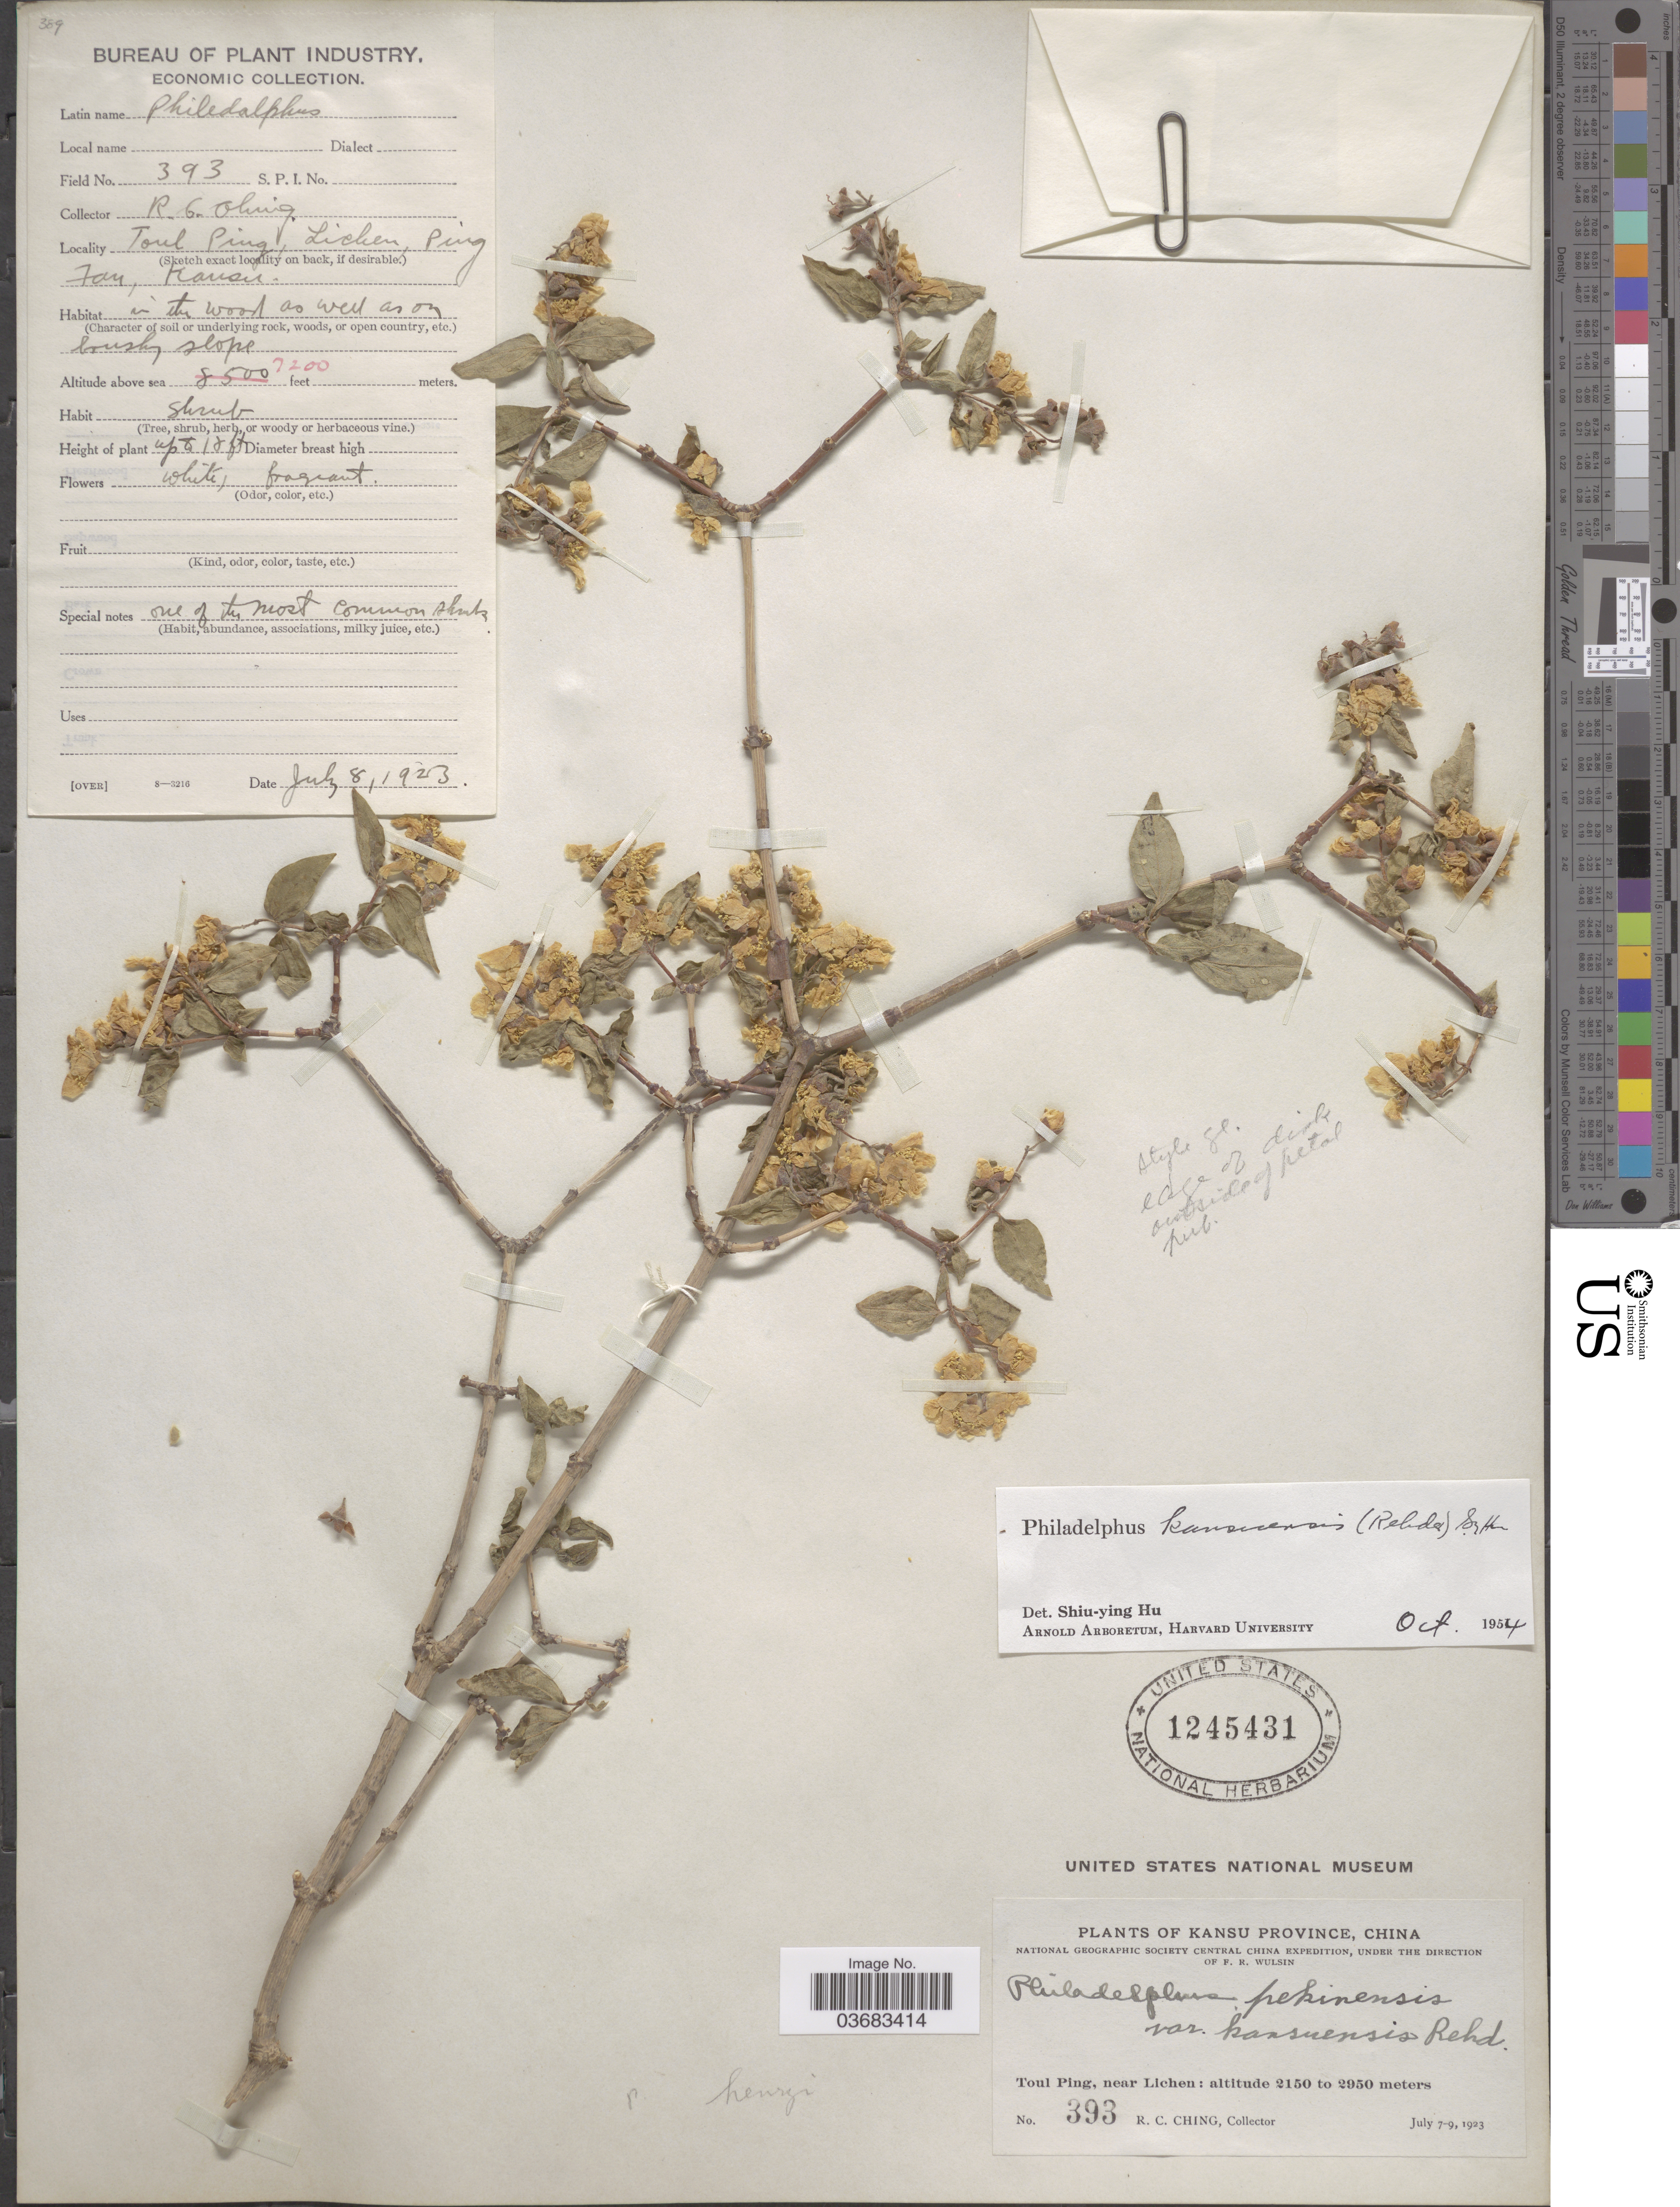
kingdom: Plantae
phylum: Tracheophyta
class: Magnoliopsida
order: Cornales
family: Hydrangeaceae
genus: Philadelphus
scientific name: Philadelphus kansuensis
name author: (Rehder) S.Y. Hu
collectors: R. C. Ching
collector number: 393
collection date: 1923-07-08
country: China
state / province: Gansu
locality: Kansu Province. National Geographic Society Central China Expedition. Toui Ping, near Lichen. Toul Ping, Lichen, Ping Fan.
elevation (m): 2195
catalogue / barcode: US 1245431